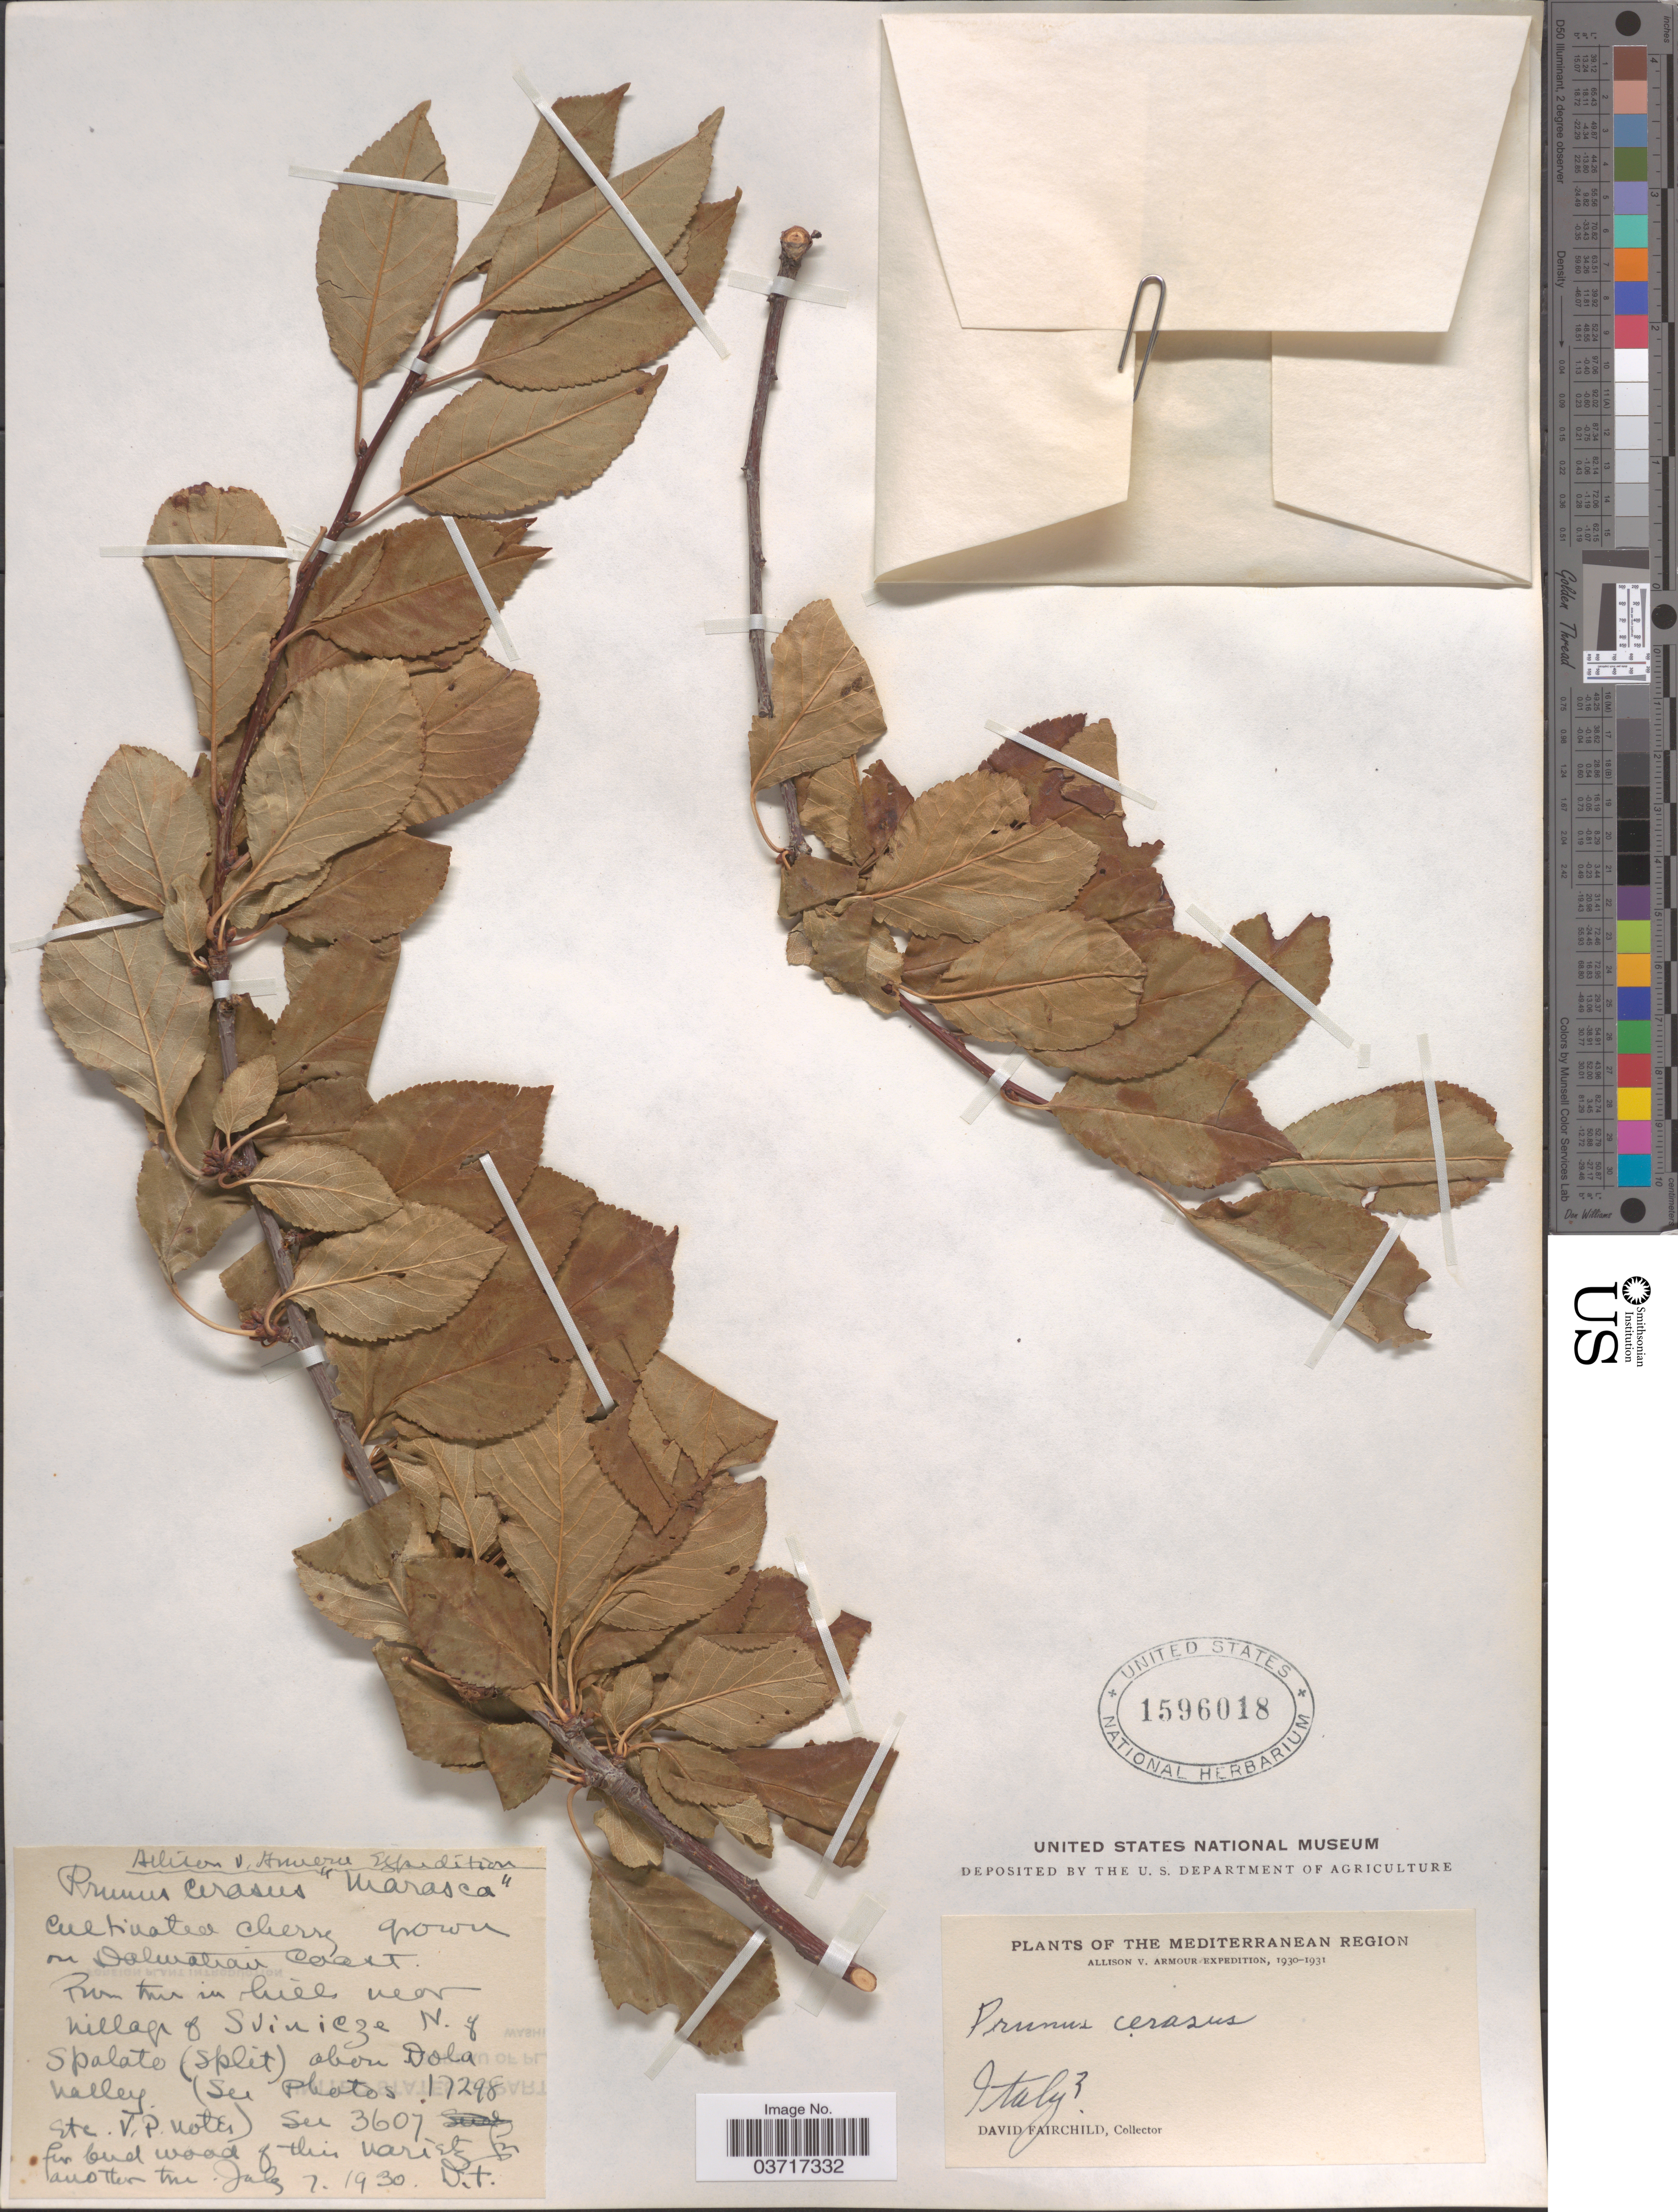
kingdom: Plantae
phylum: Tracheophyta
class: Magnoliopsida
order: Rosales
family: Rosaceae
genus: Prunus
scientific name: Prunus cerasus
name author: L.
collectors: D. Fairchild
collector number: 3607?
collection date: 1930-07-07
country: Italy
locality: The mediterranean Region. San Martin.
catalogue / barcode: US 1596018